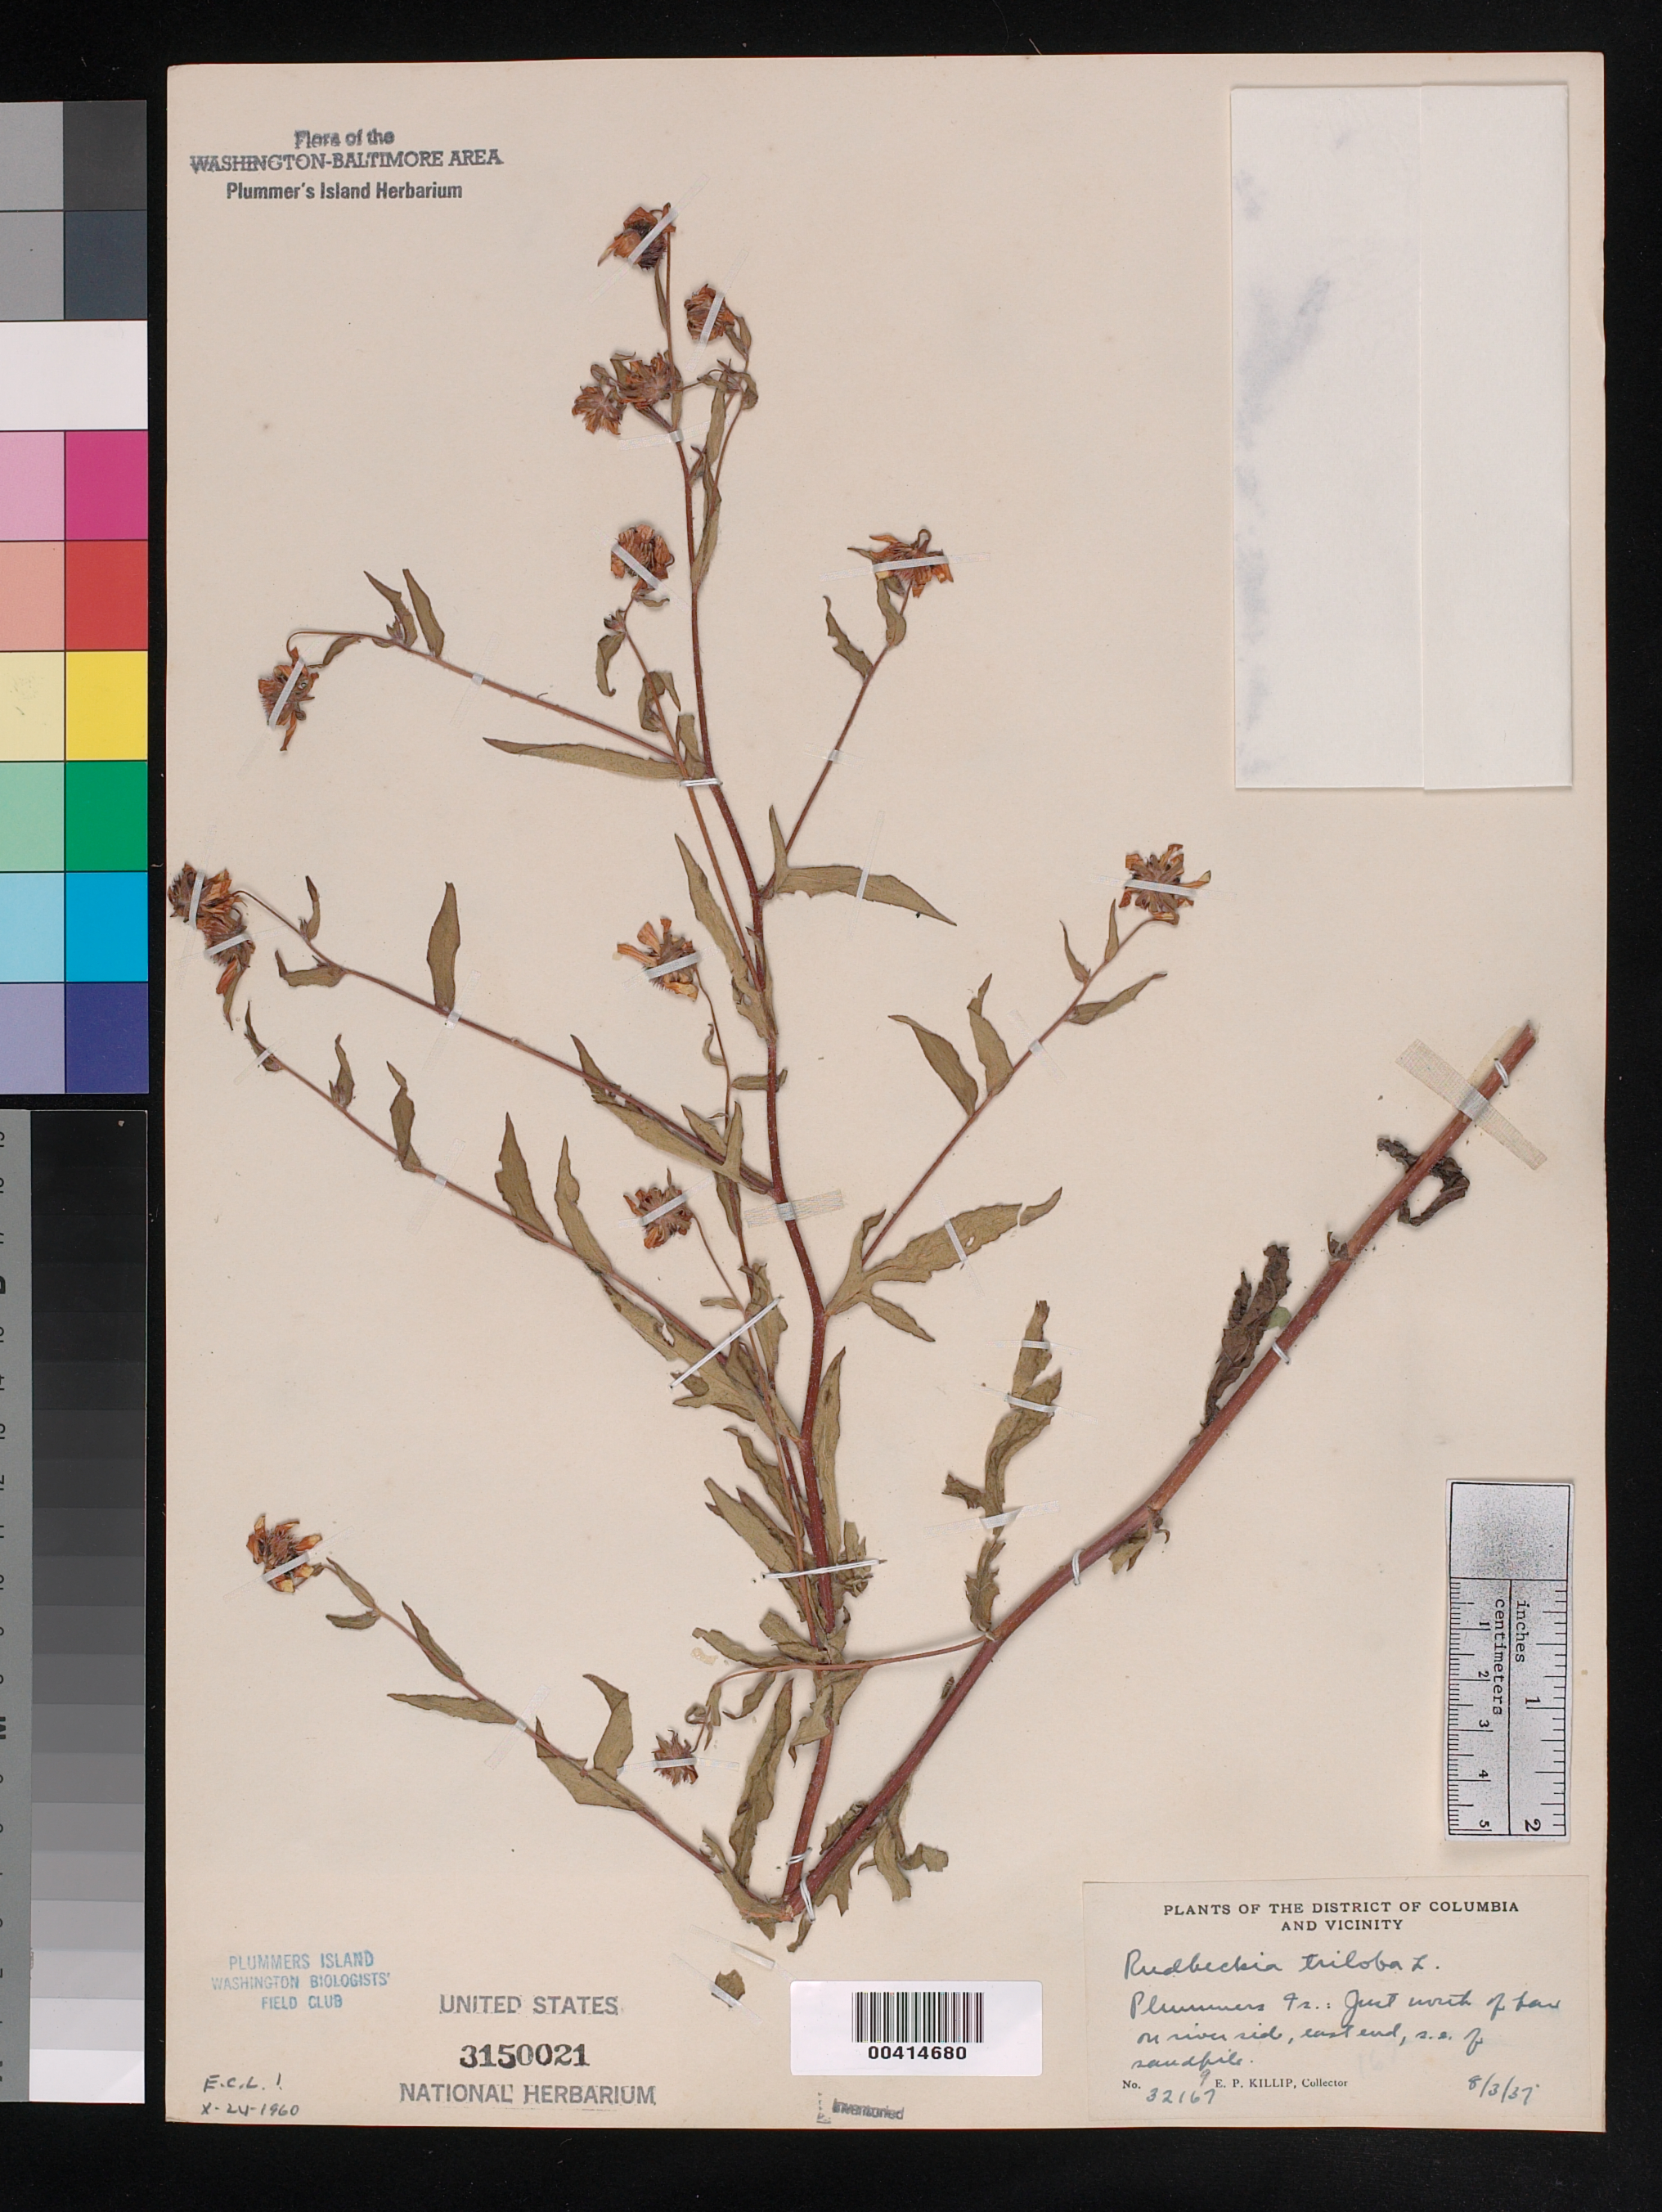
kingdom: Plantae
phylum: Tracheophyta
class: Magnoliopsida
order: Asterales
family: Asteraceae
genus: Rudbeckia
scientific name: Rudbeckia triloba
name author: L.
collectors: E. P. Killip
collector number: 32167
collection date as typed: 03 Aug 1937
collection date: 1937-08-03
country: United States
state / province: Maryland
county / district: Montgomery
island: Plummers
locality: Plummer's Island; just north of bar on river side, east end, S.E. of sandpile C. & O. Canal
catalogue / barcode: US 3150021